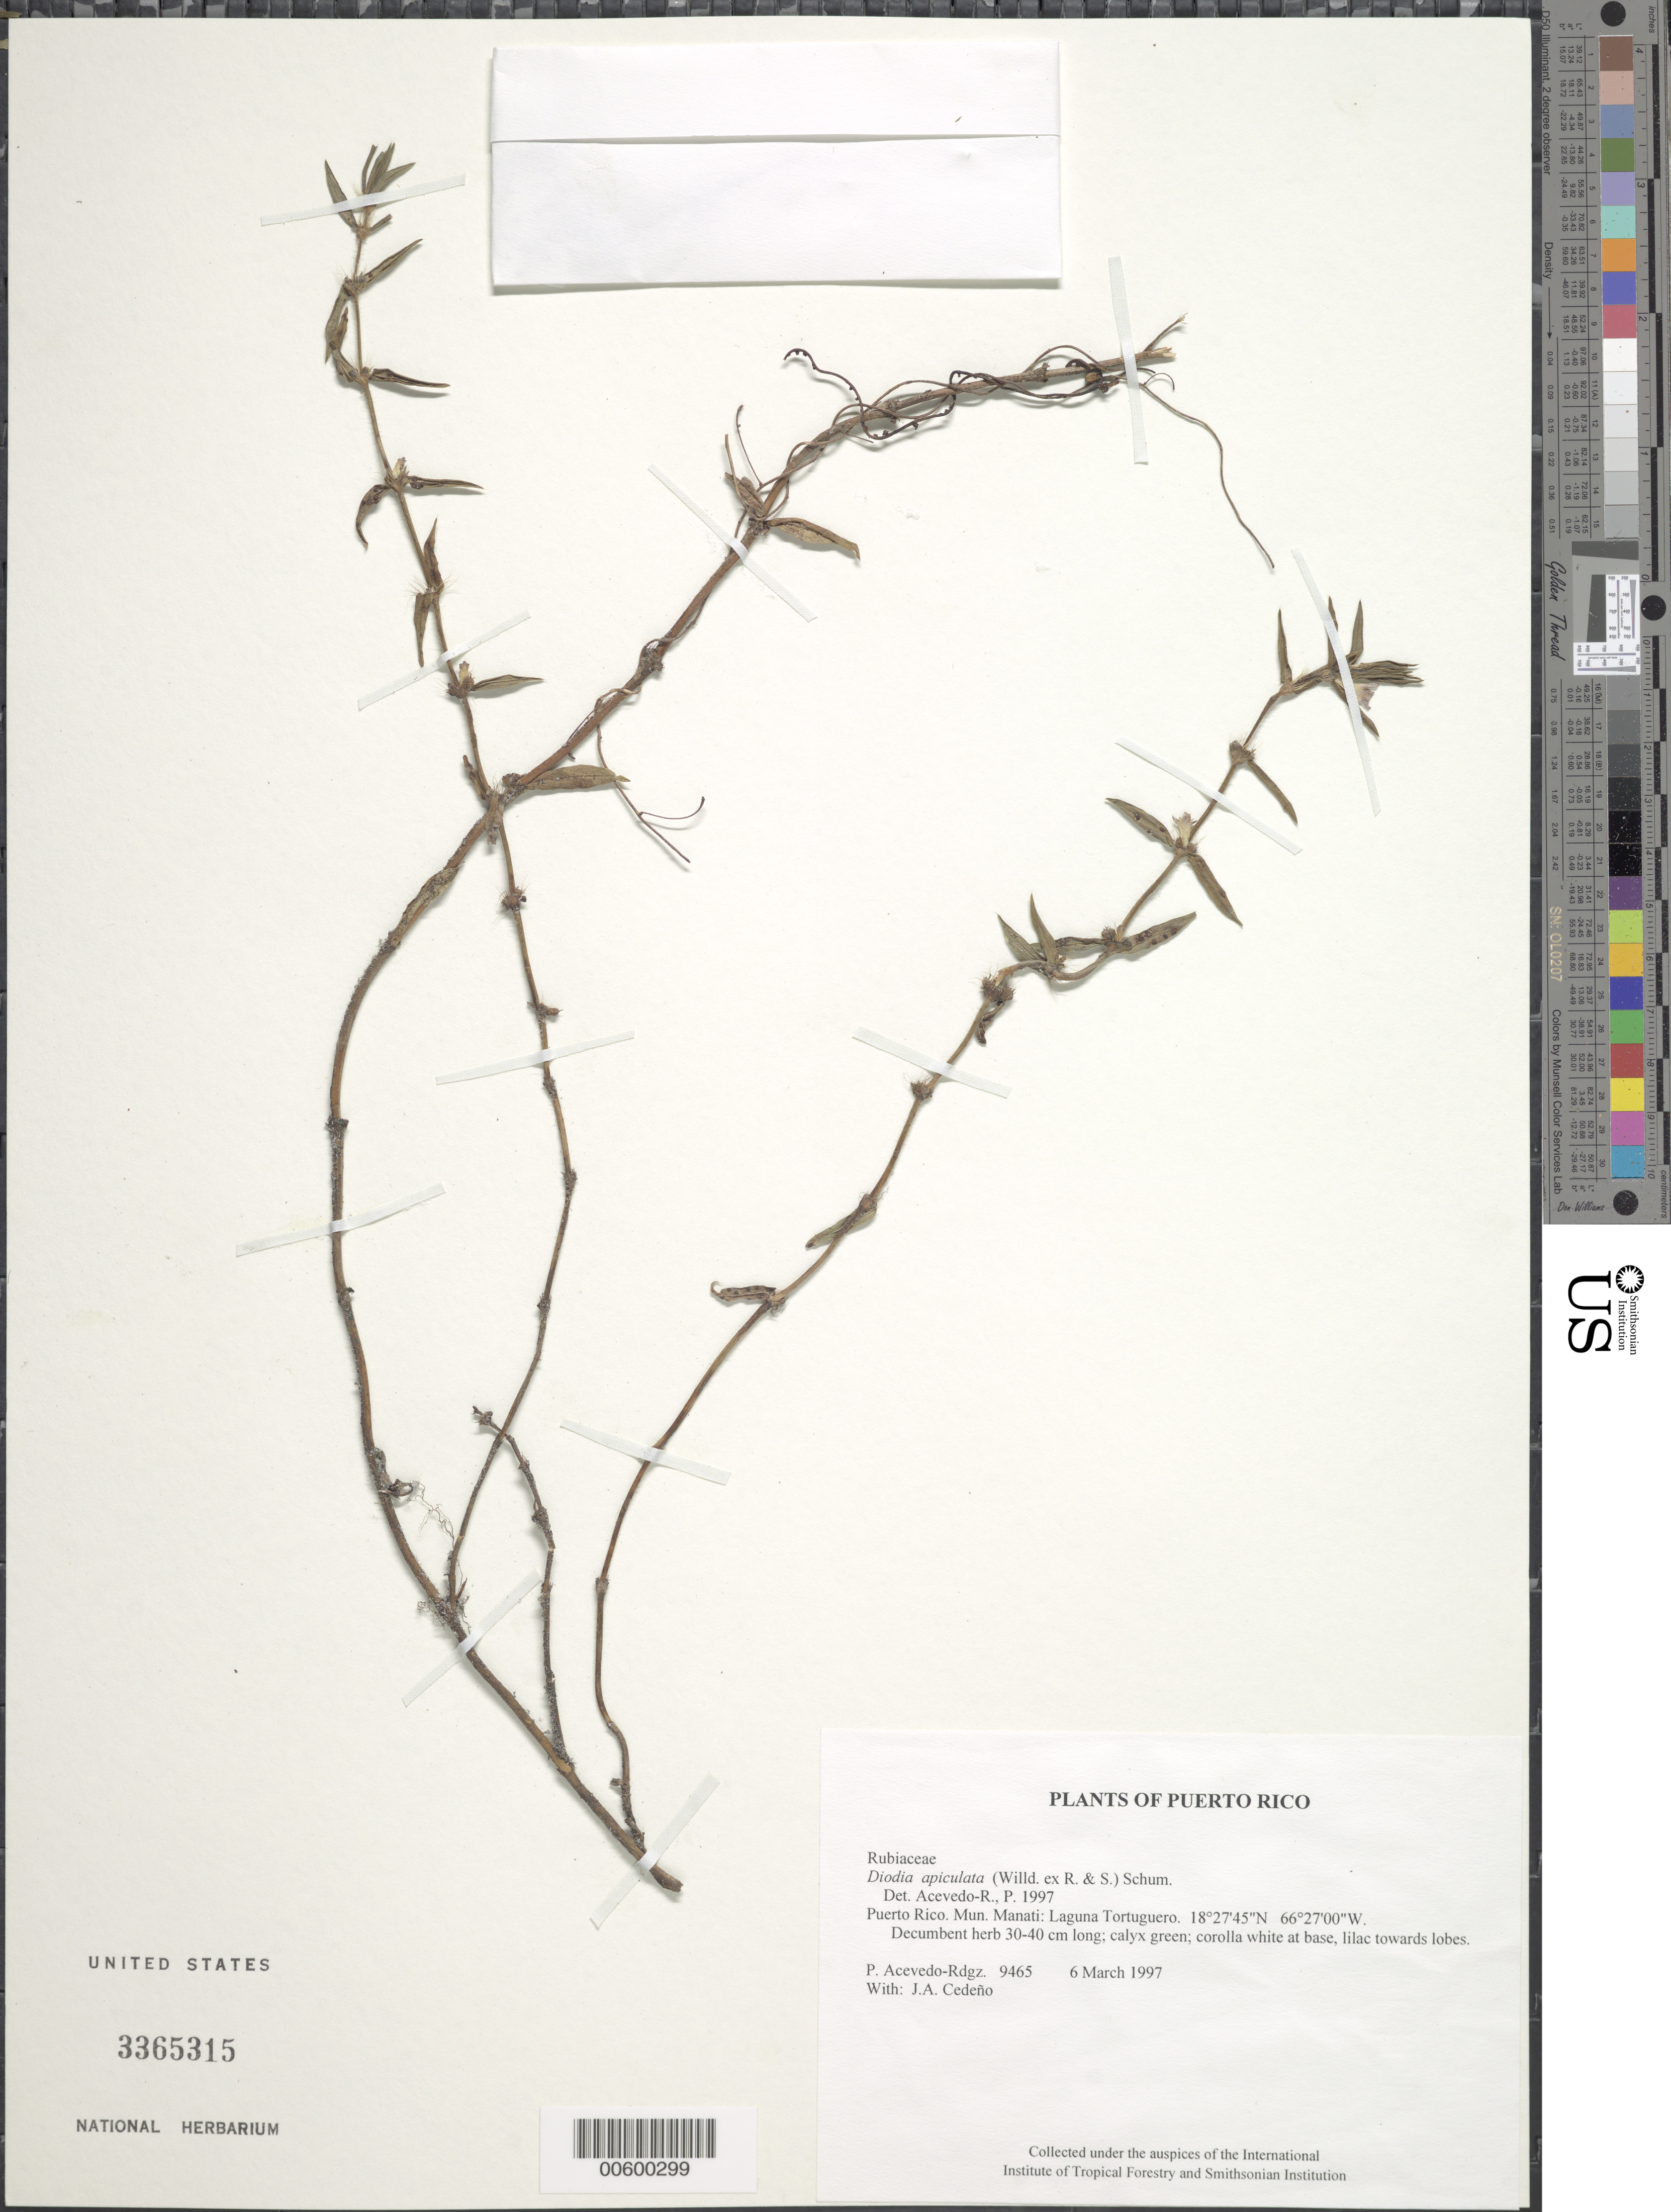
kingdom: Plantae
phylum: Tracheophyta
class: Magnoliopsida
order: Gentianales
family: Rubiaceae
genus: Diodia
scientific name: Diodia apiculata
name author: (Willd. ex Roem. & Schult.) K. Schum.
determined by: Acevedo-Rodríguez, P., (BOT), Smithsonian Institution - National Museum of Natural History (UNITED STATES)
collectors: P. Acevedo-Rodr. & J. A. Cedeño M.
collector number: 9465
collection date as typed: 06 Mar 1997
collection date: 1997-03-06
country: Puerto Rico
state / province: Manatí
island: Puerto Rico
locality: Manatí: Laguna Tortuguero.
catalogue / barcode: US 3365315